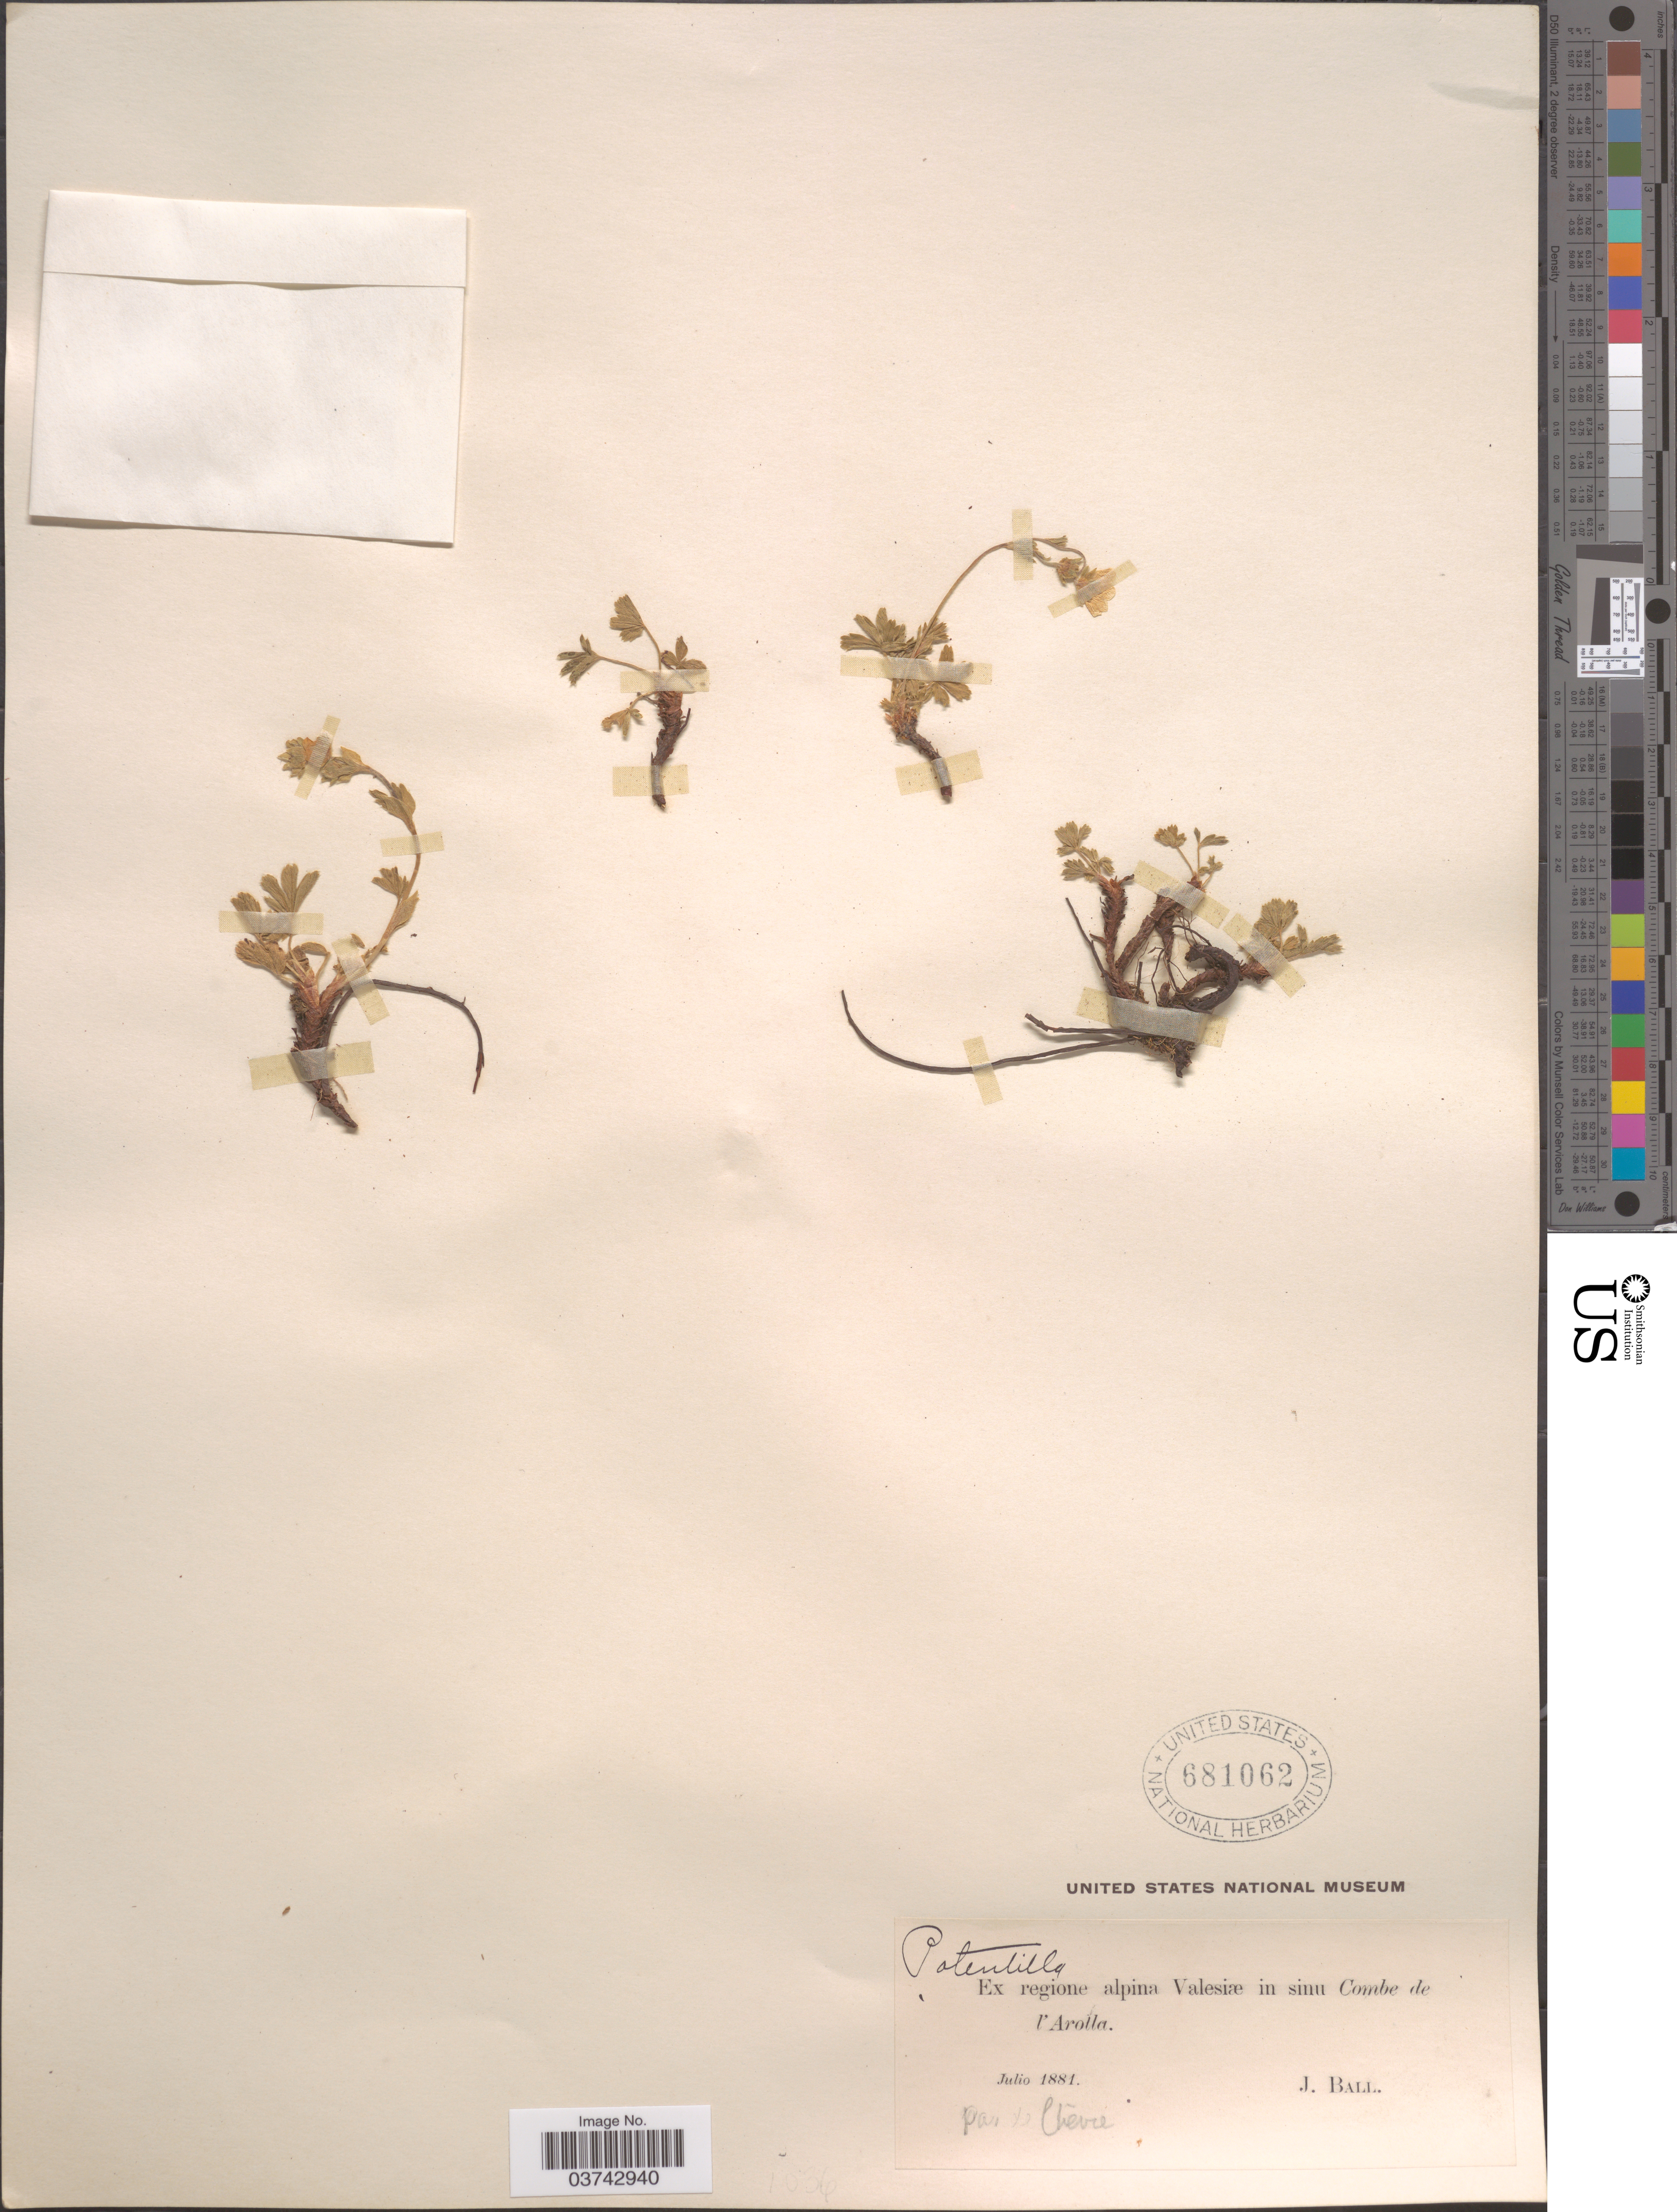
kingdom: Plantae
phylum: Tracheophyta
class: Magnoliopsida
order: Rosales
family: Rosaceae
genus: Potentilla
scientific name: Potentilla sp.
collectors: J. Ball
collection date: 1881-07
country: Switzerland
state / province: Valais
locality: Ex regione alpina Valesiæ in sinu Combe de l'Arolla. Pas de Chevre.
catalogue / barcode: US 681062